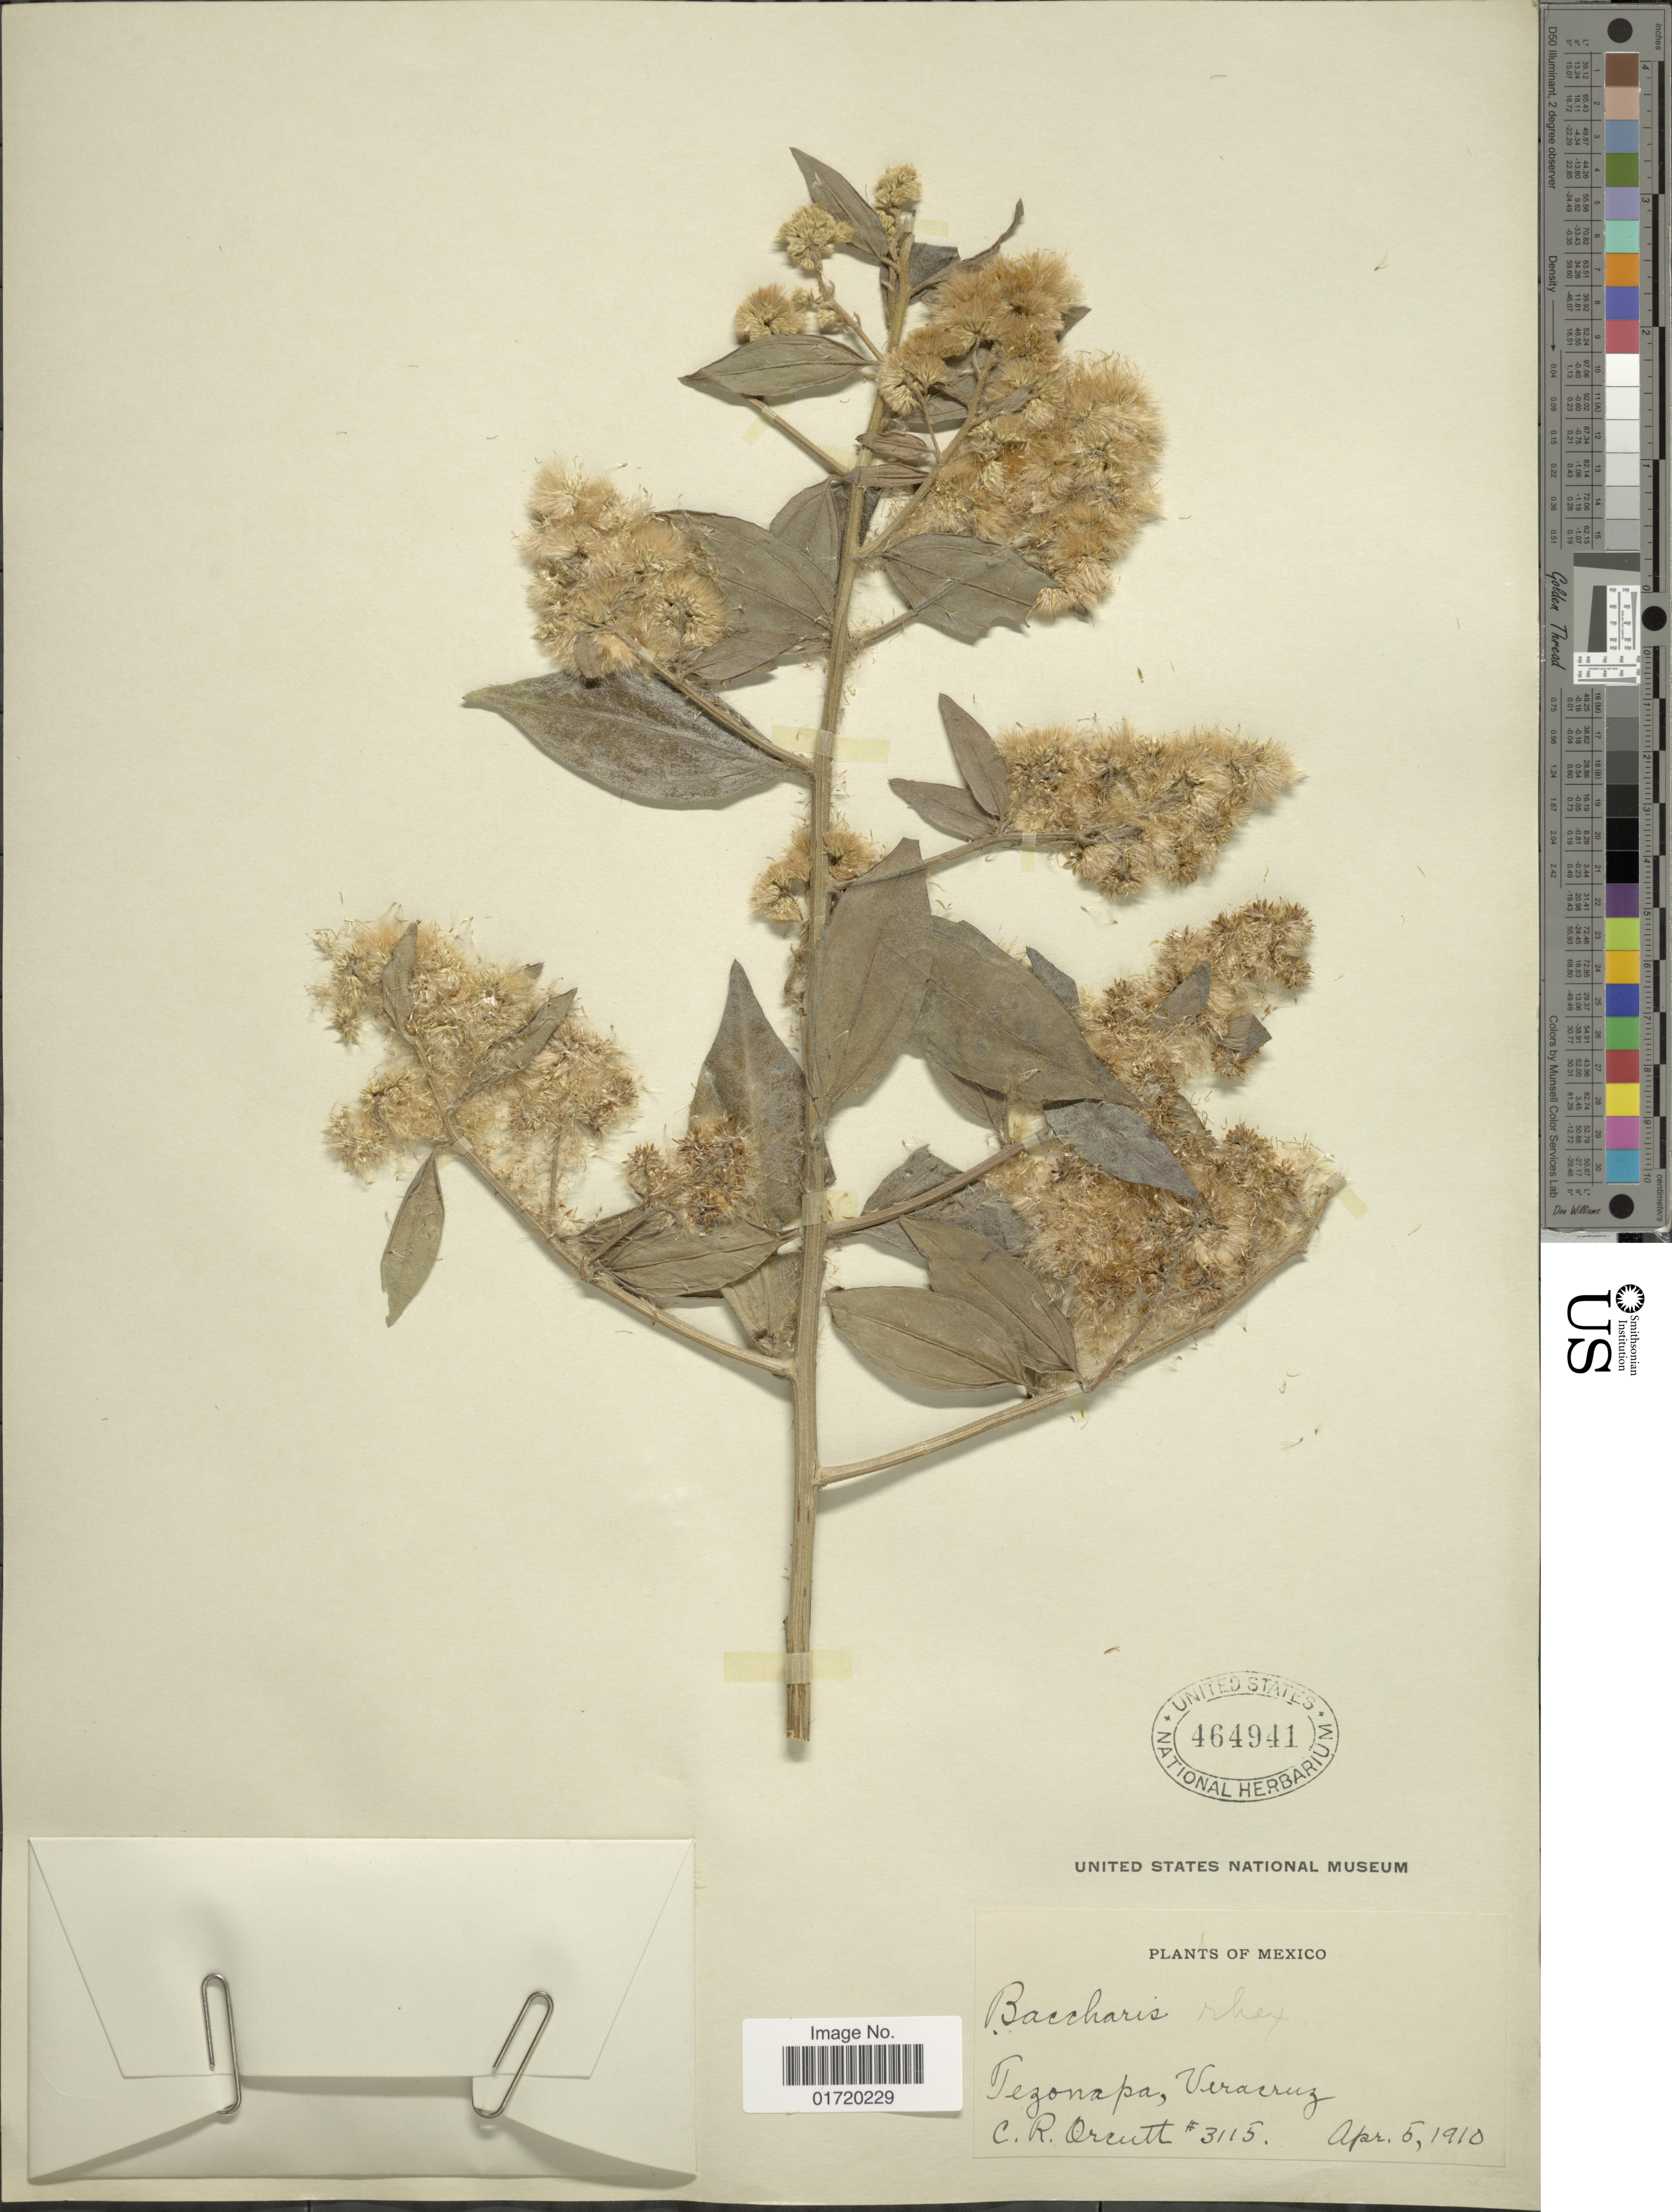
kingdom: Plantae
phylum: Tracheophyta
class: Magnoliopsida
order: Asterales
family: Asteraceae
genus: Baccharis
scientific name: Baccharis trinervis var. rhexioides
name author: (Kunth) Baker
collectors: C. R. Orcutt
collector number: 3115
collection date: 1910-04-05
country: Mexico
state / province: Veracruz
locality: Tezonapa, Veracruz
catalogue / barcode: US 464941